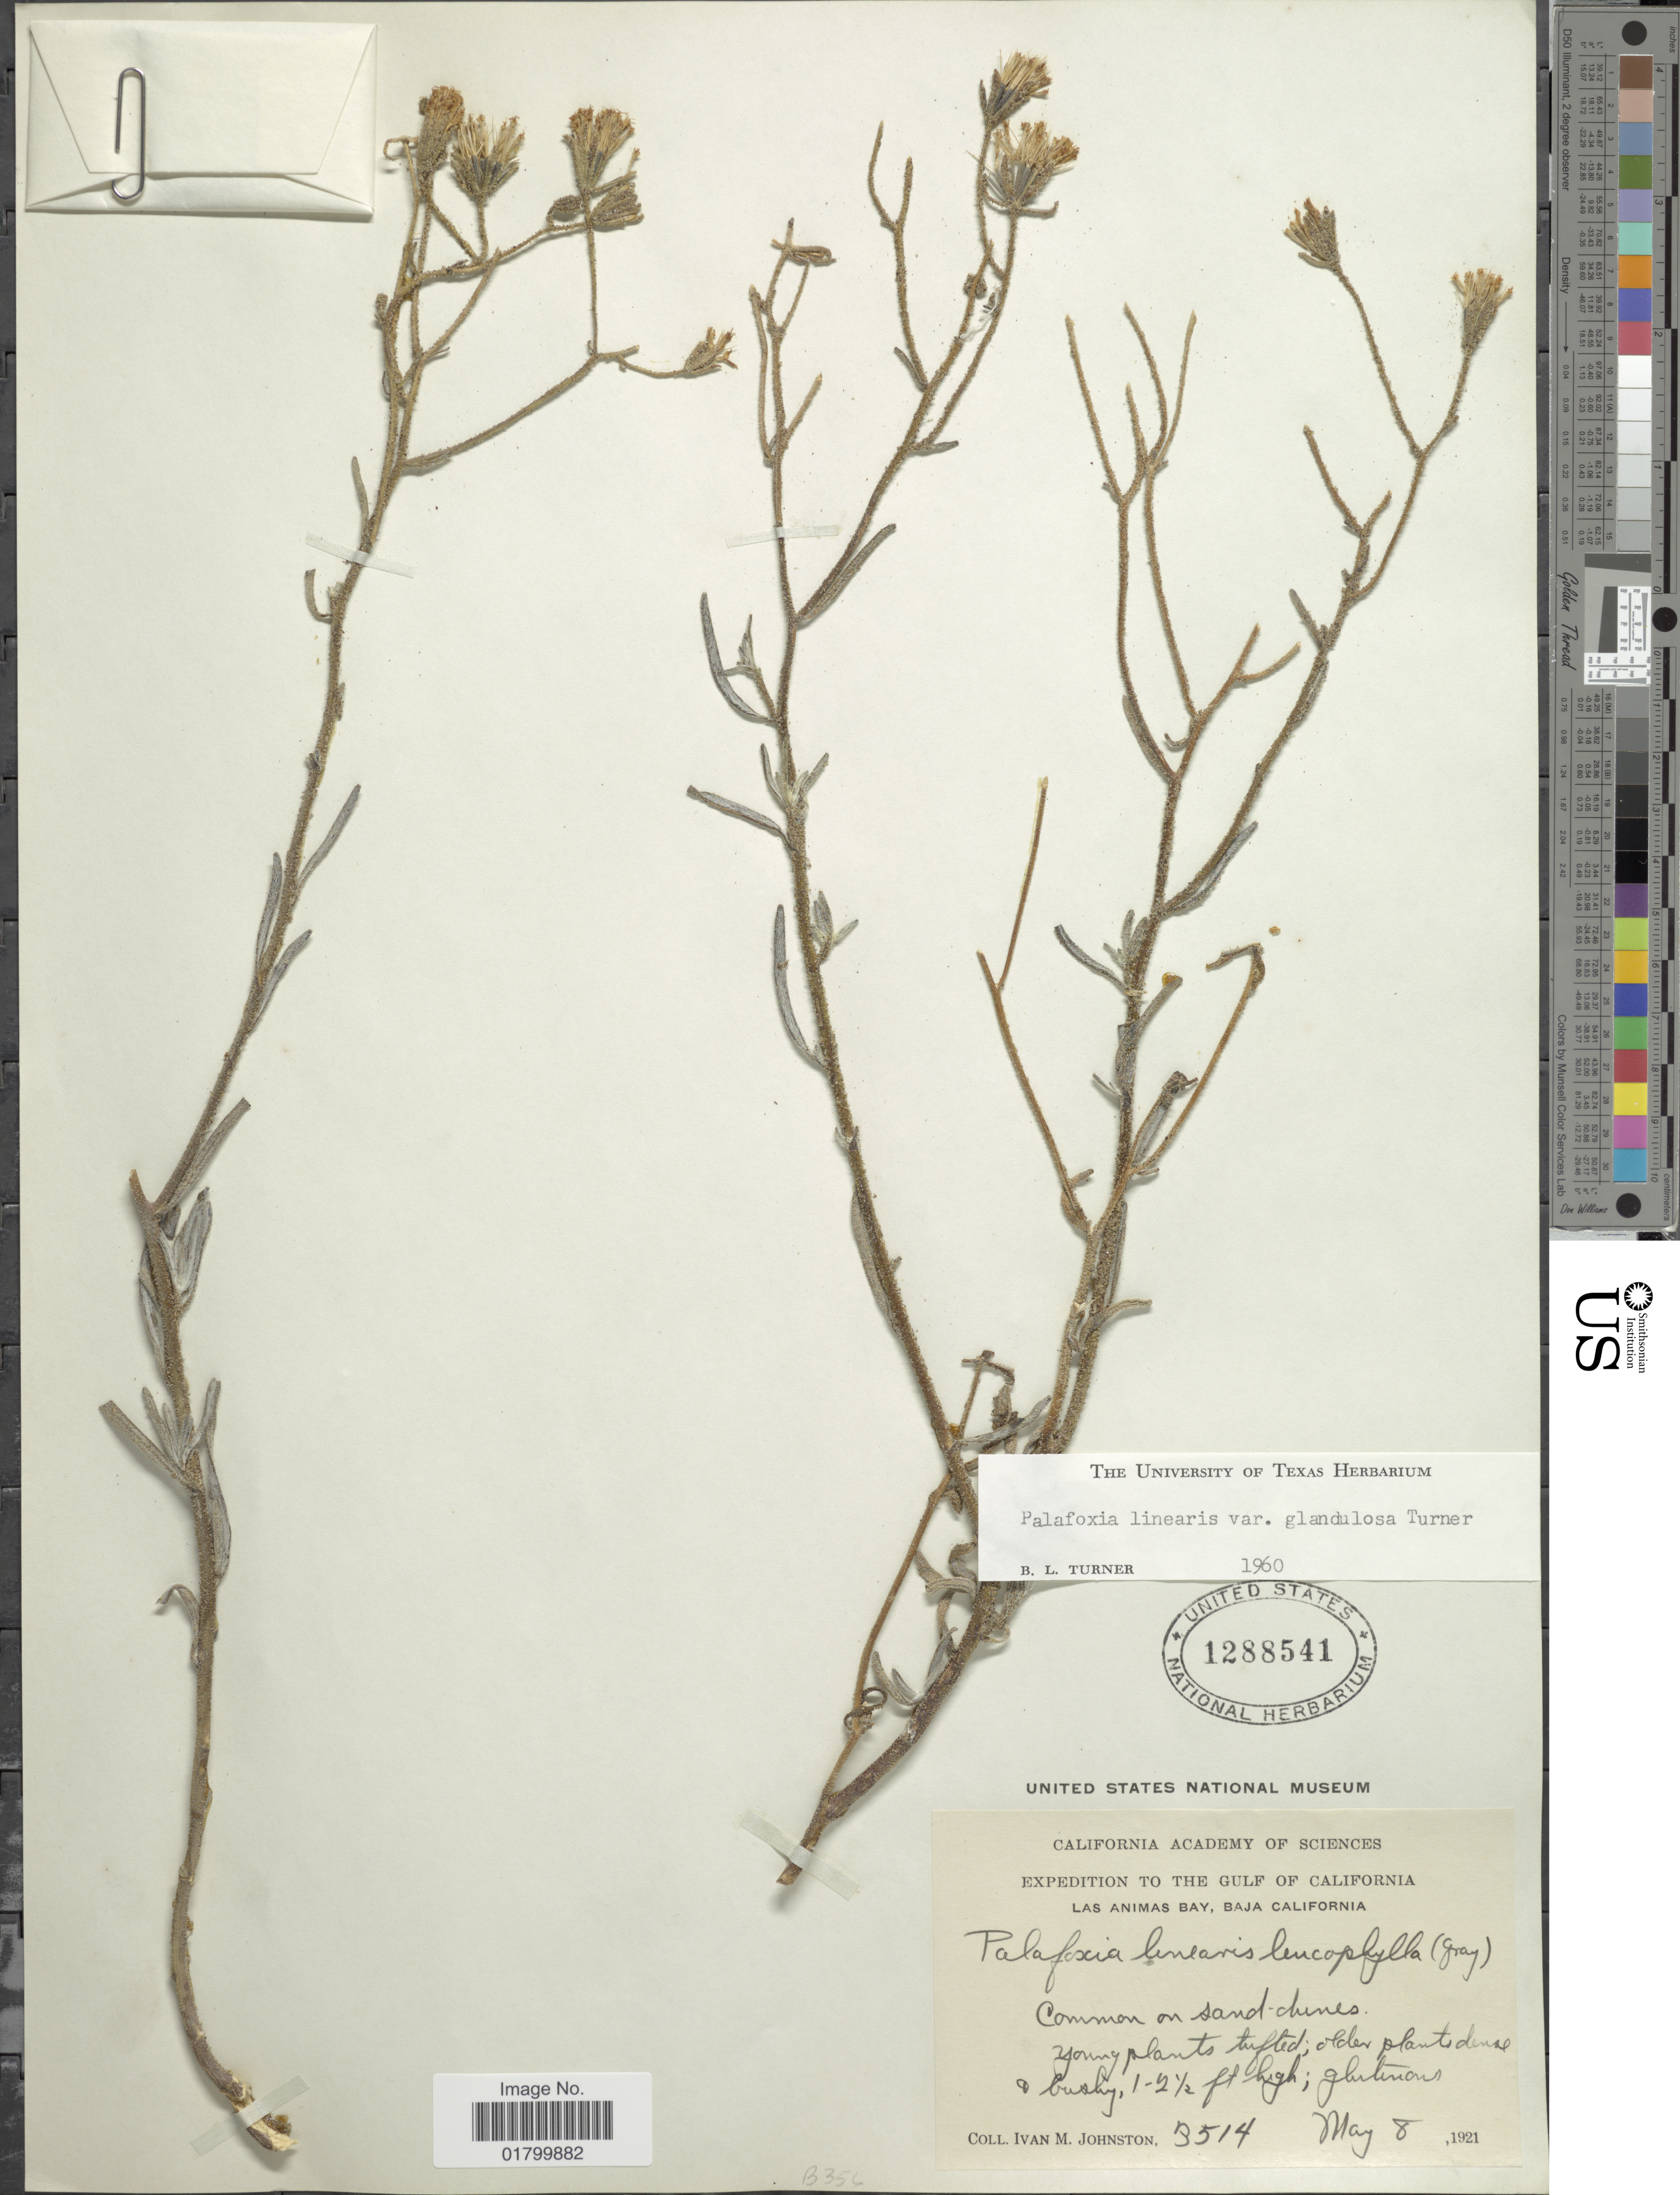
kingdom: Plantae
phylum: Tracheophyta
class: Magnoliopsida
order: Asterales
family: Asteraceae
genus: Palafoxia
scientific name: Palafoxia linearis var. glandulosa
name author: B.L. Turner & M.I. Morris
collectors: I.M. Johnston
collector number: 3514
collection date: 1921-05-08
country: Mexico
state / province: Baja California Sur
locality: To The Gulf of California, Las Animas Bay, Baja California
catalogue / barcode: US 1288541